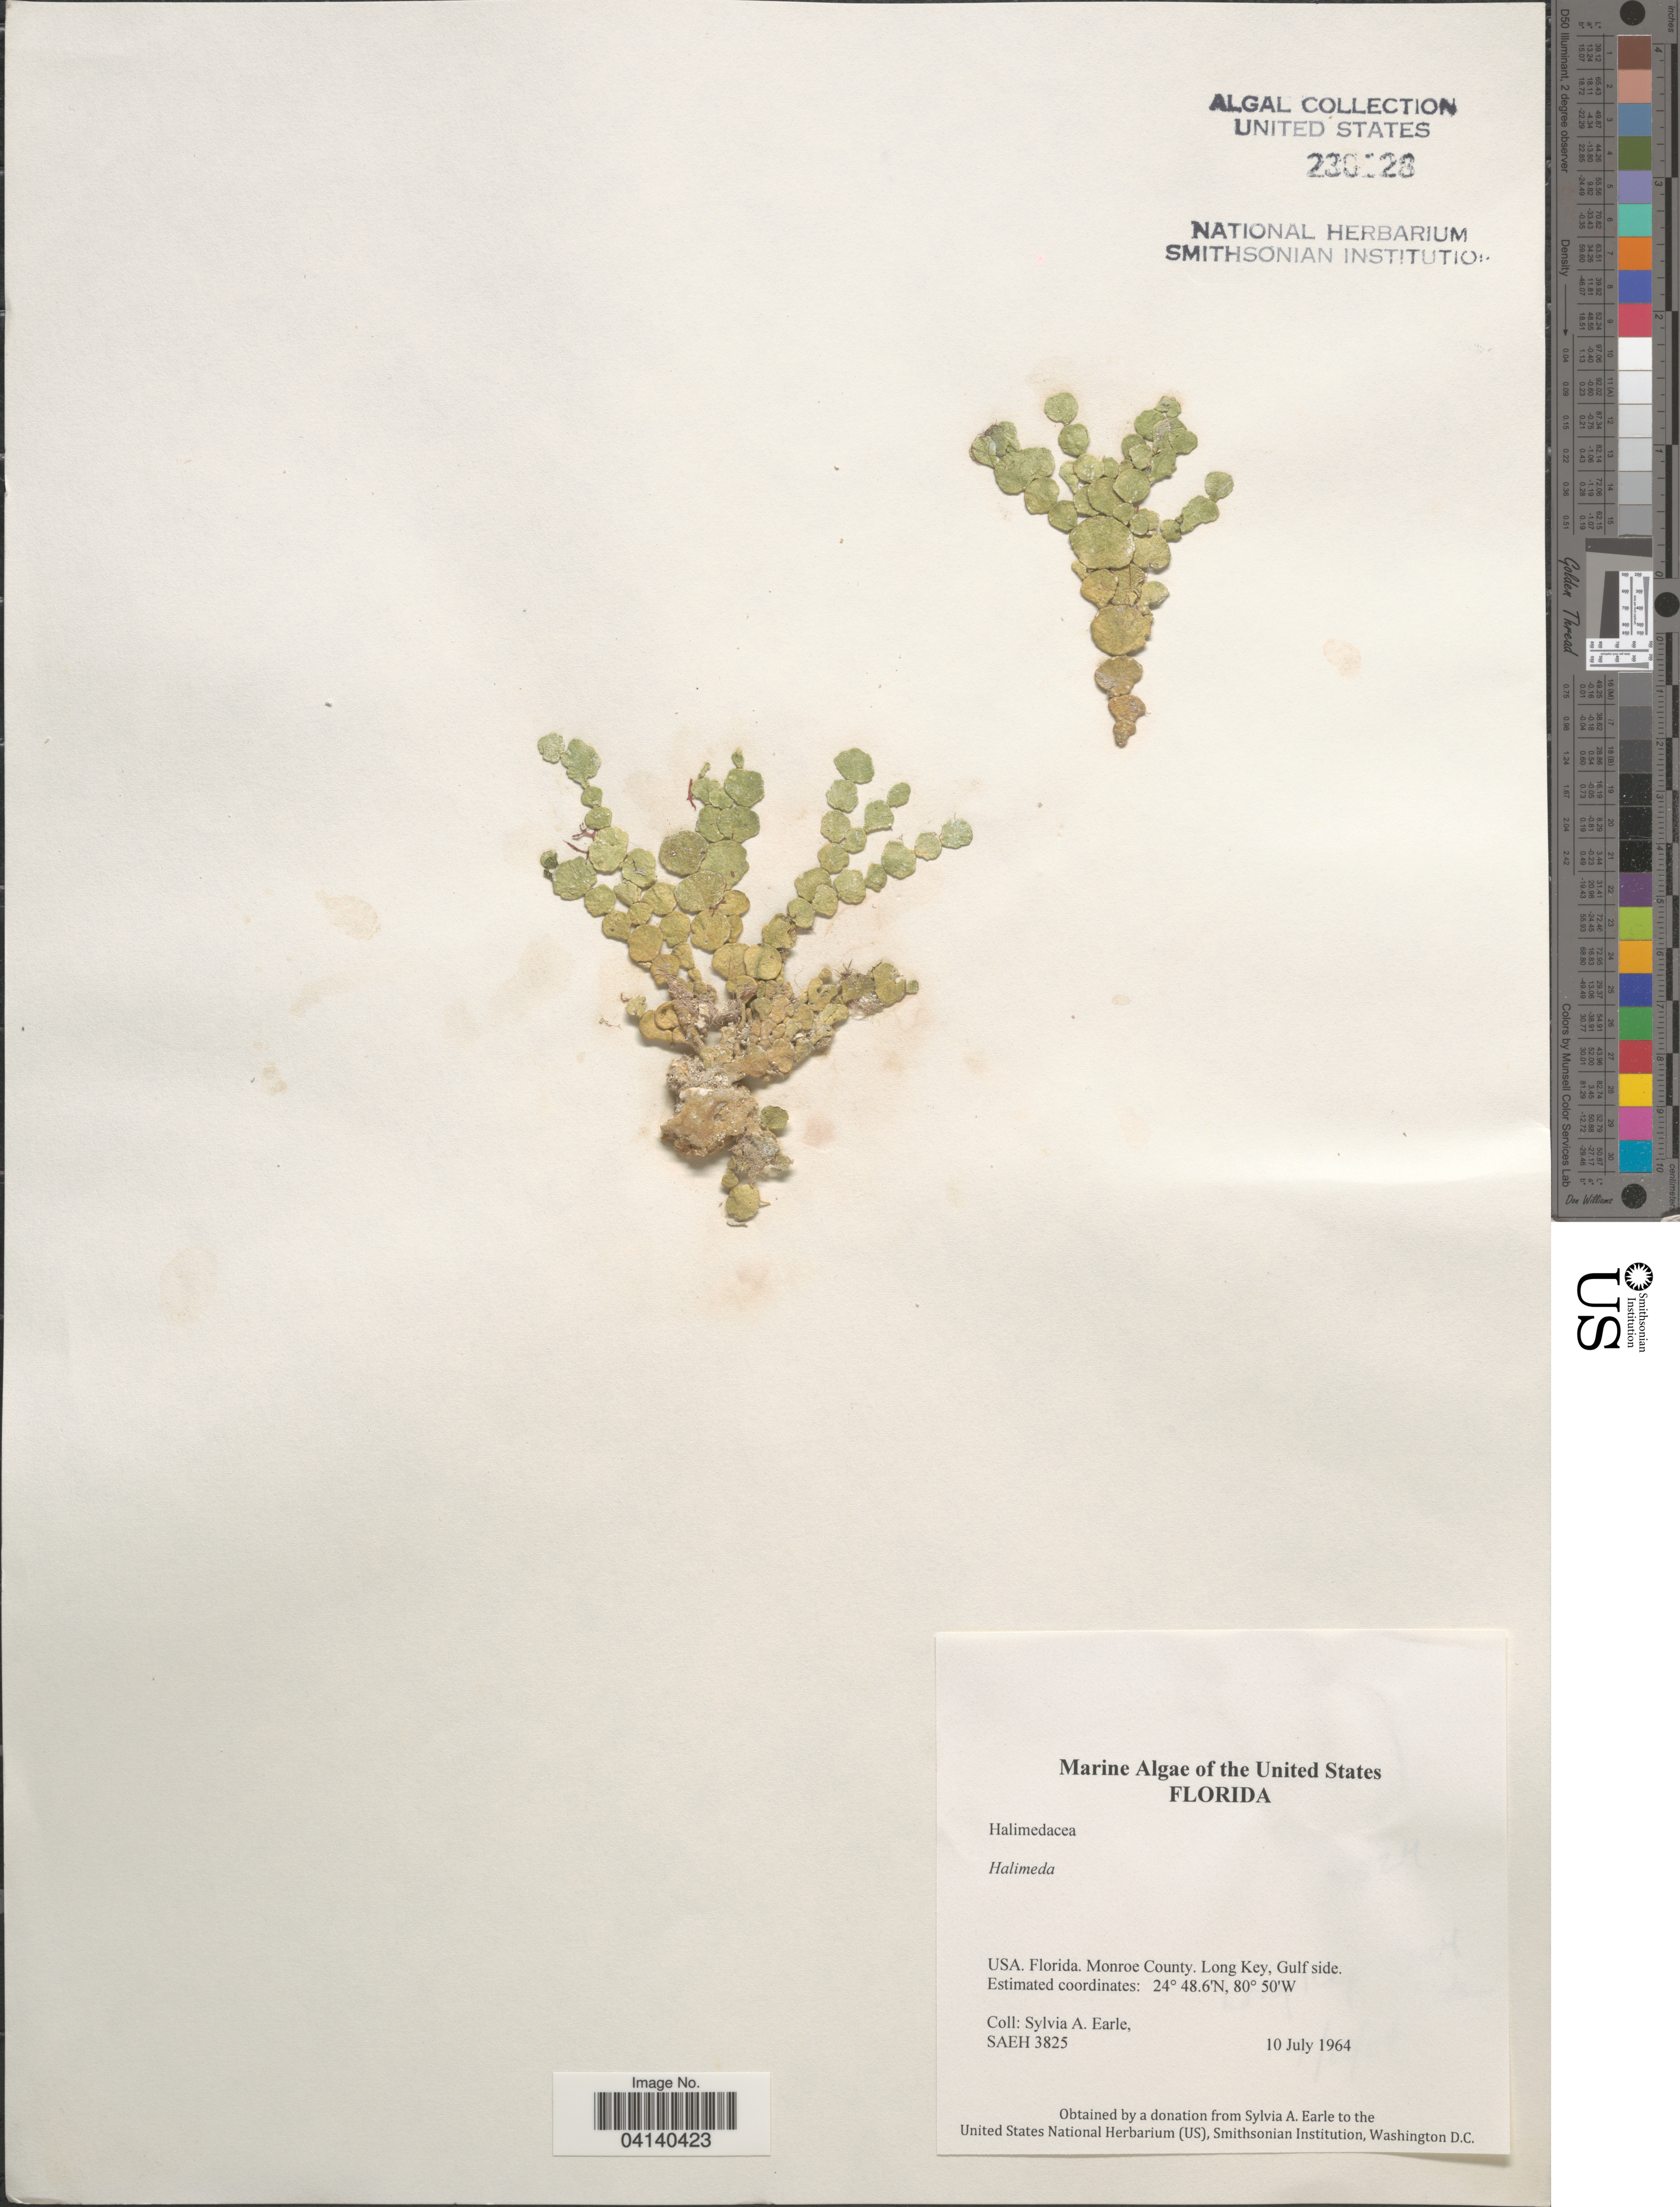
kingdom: Plantae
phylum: Chlorophyta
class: Ulvophyceae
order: Bryopsidales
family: Halimedaceae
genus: Halimeda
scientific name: Halimeda sp.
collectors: S. A. Earle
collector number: SAEH3825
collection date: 1964-07-10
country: United States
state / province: Florida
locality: Monroe County. Long Key, Gulf side.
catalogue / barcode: US 230128